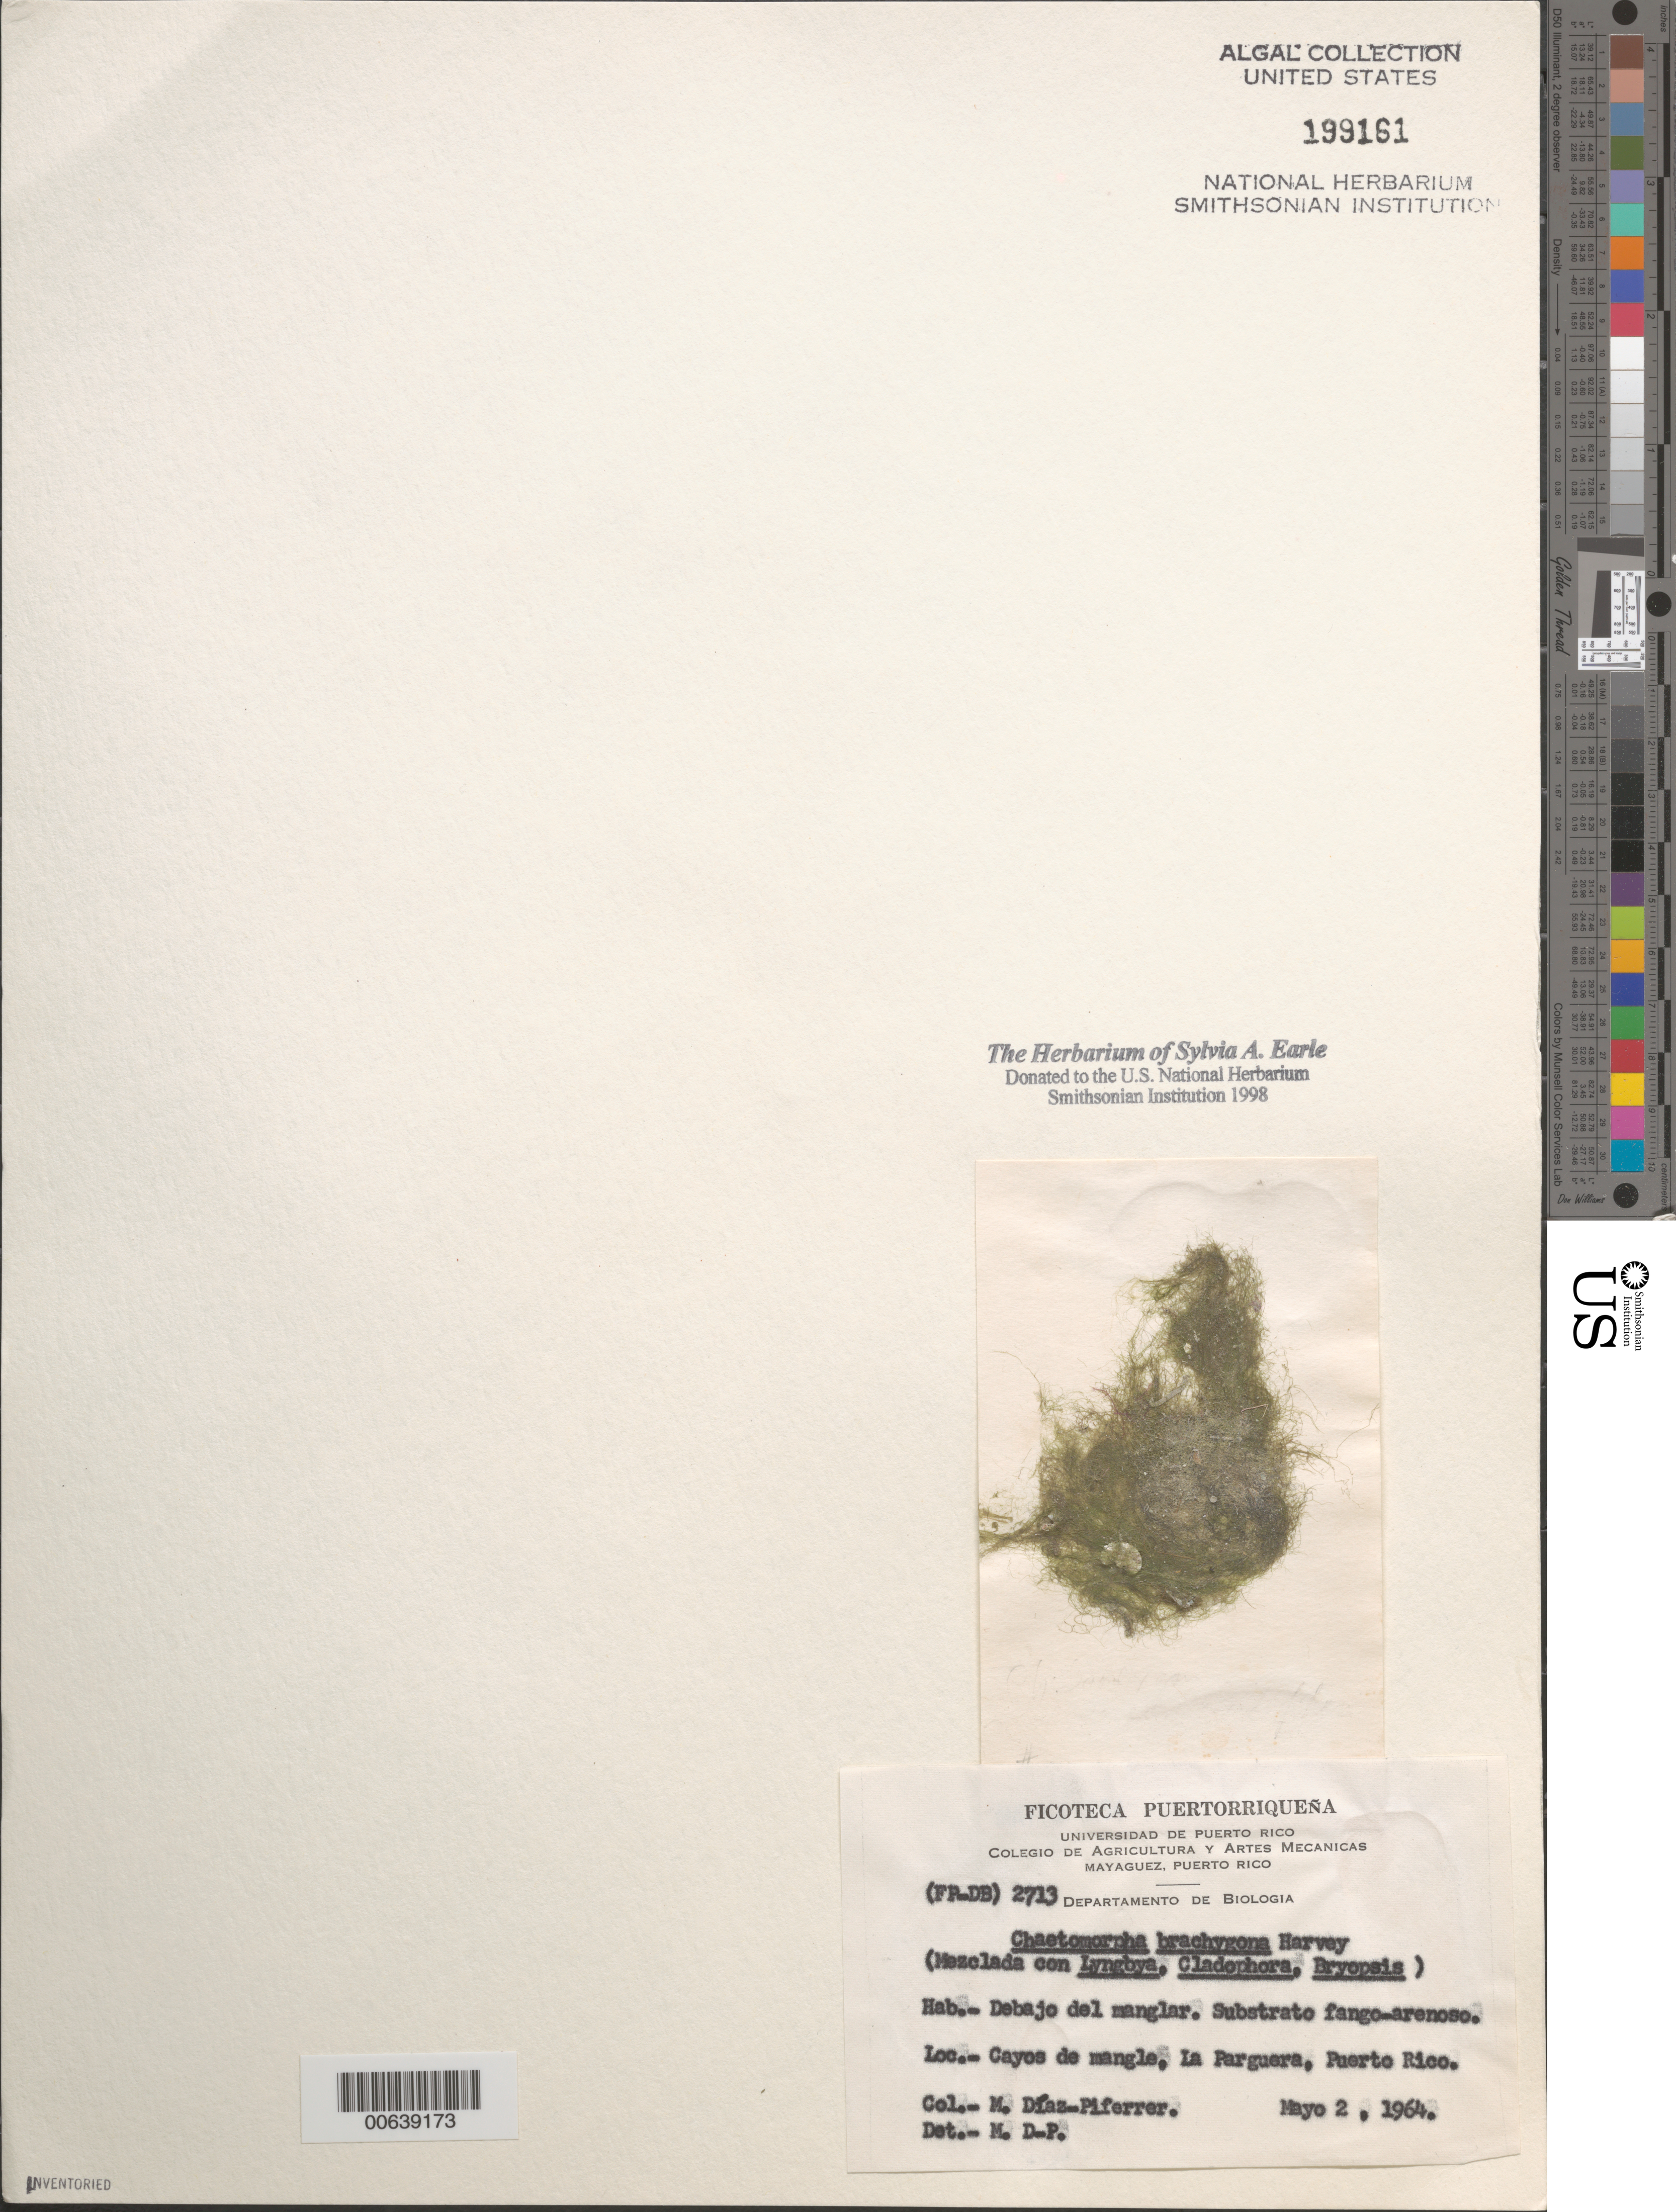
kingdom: Plantae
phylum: Chlorophyta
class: Ulvophyceae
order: Cladophorales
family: Cladophoraceae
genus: Chaetomorpha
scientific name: Chaetomorpha brachygona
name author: Harv.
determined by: Diaz-Piferrer, M.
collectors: M. Diaz-Piferrer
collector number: (fp-db) 2713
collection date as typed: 02 May 1964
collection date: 1964-05-02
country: Puerto Rico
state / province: Lajas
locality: La Parguera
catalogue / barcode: US 199161